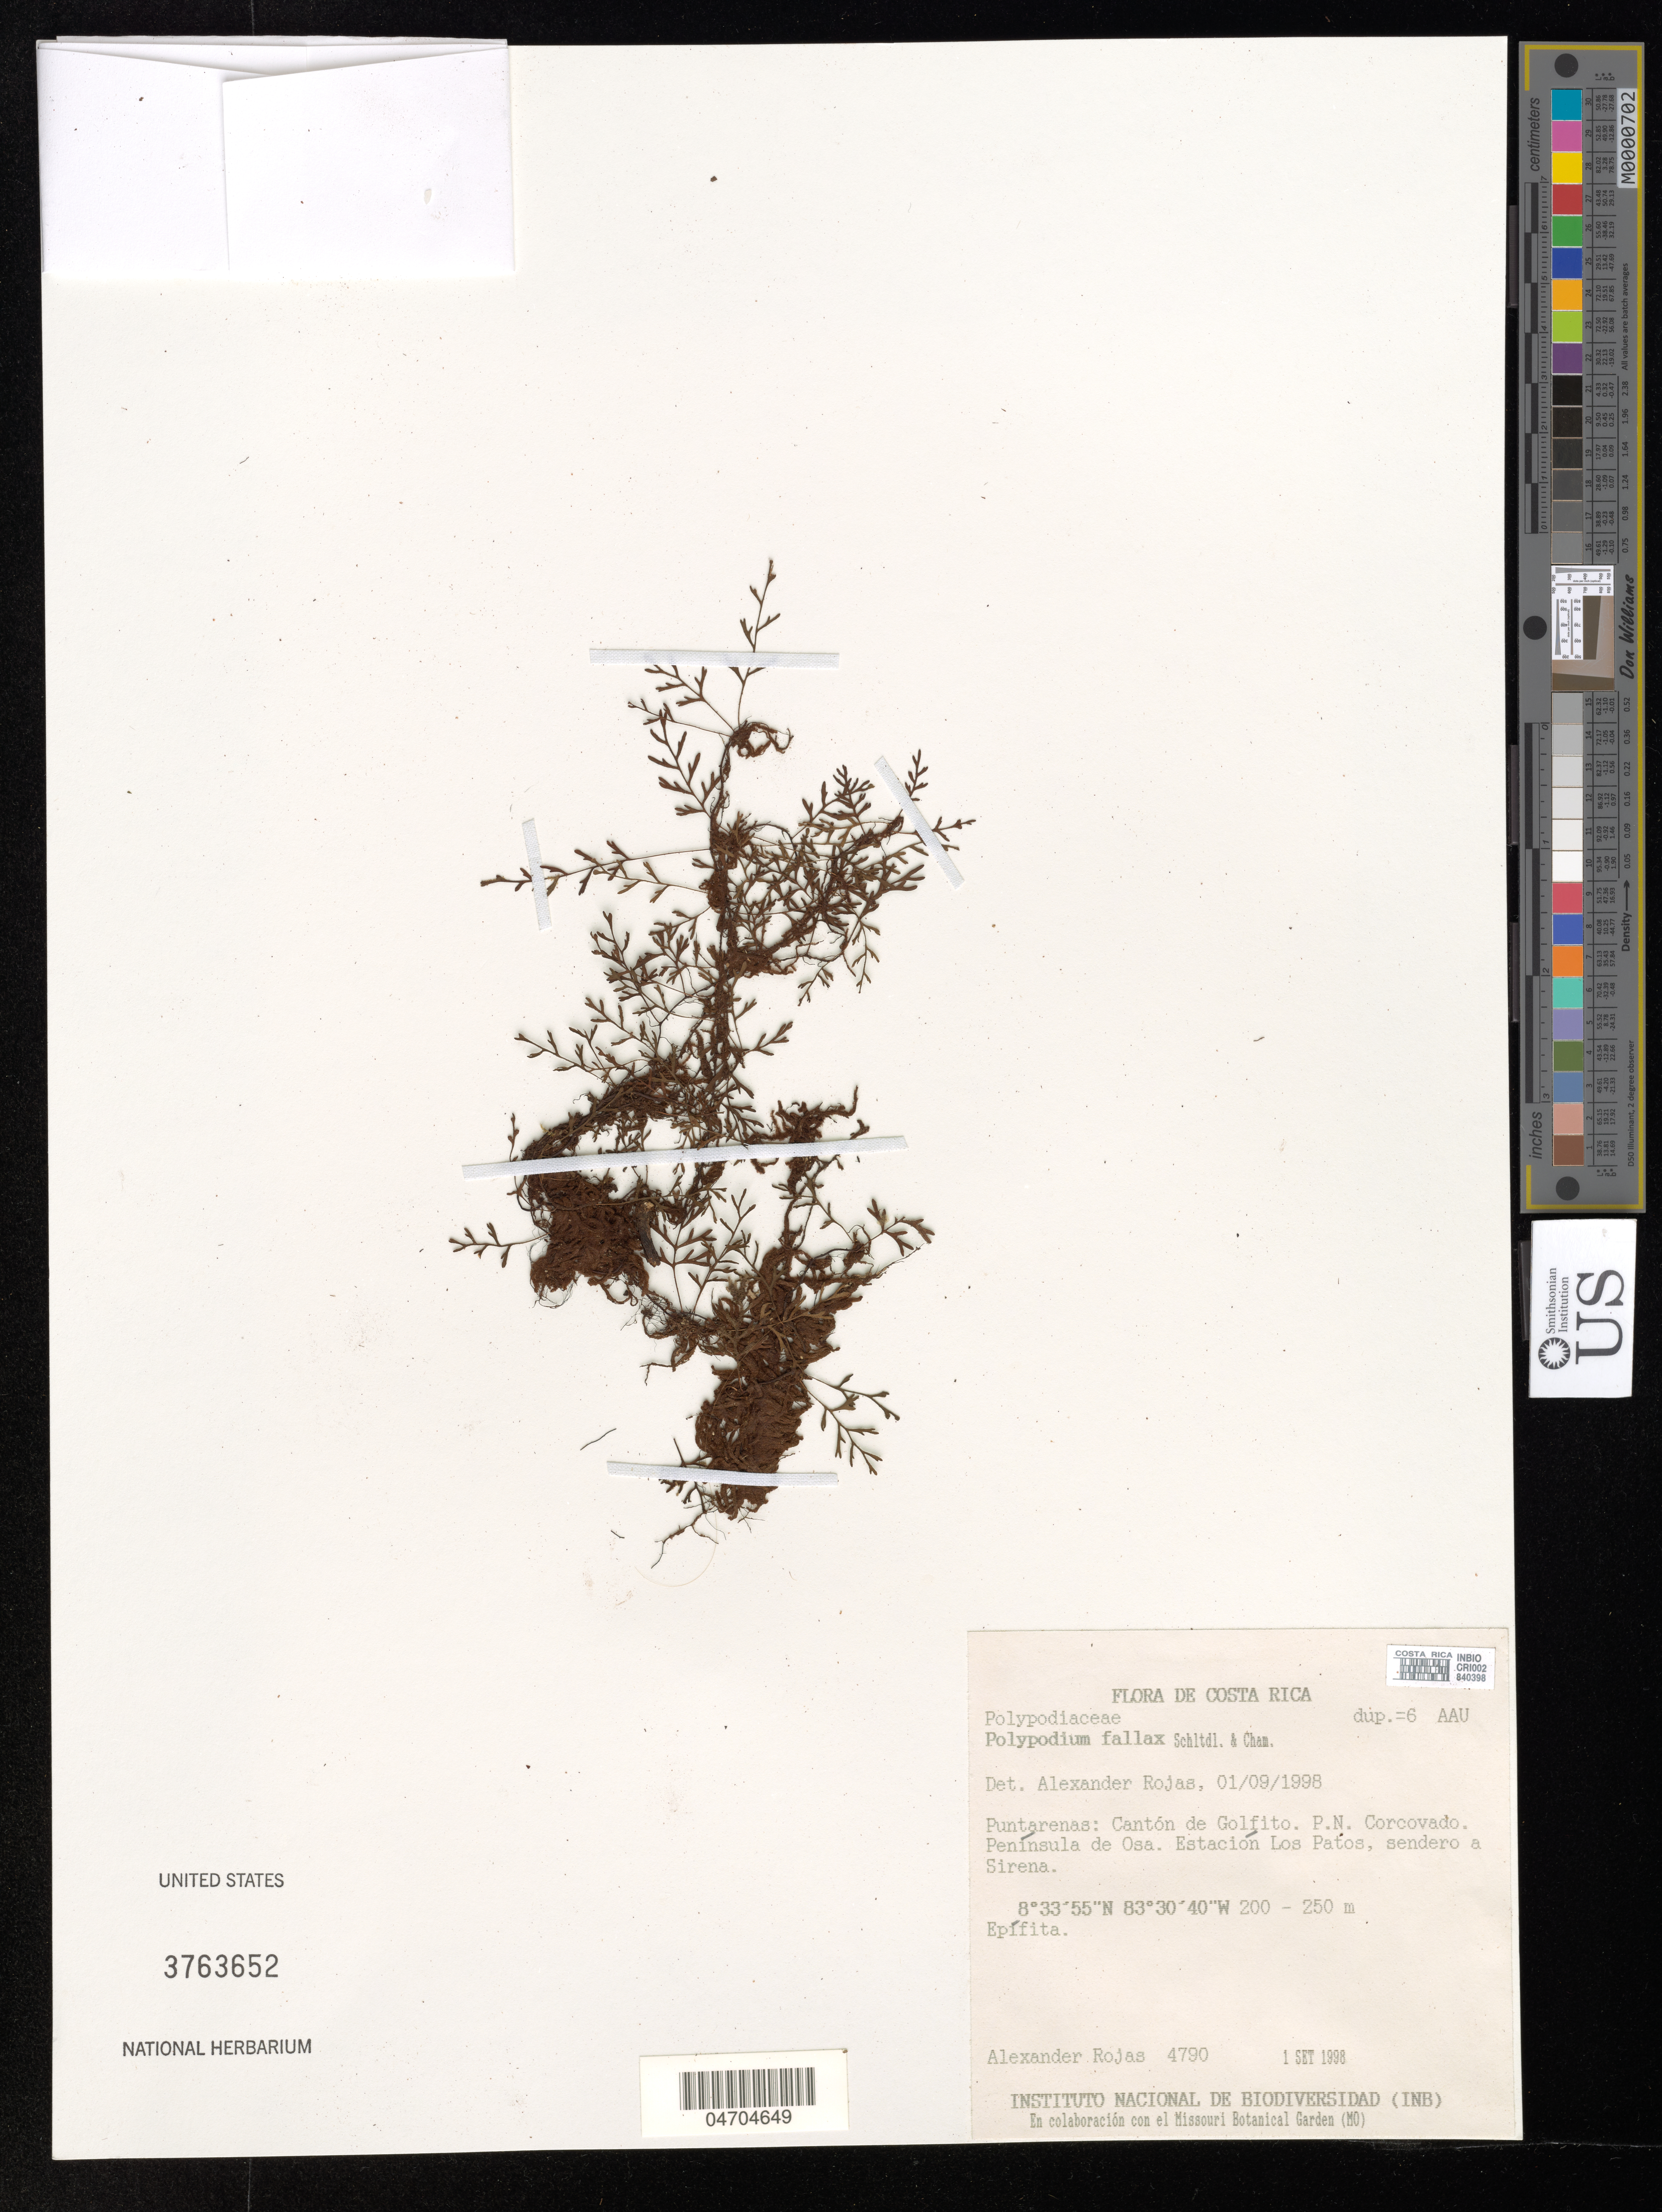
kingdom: Plantae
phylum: Tracheophyta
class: Polypodiopsida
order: Polypodiales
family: Polypodiaceae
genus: Pleopeltis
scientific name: Pleopeltis fallax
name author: (Schltdl. & Cham.) Mickel & Beitel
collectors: A. Rojas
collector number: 4790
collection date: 1998-09-01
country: Costa Rica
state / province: Puntarenas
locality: Cantón de Golfito. P. N. Corcovado. Península de Osa. Estación Los Patos, sendero a Sirena.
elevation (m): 200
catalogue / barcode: US 3763652